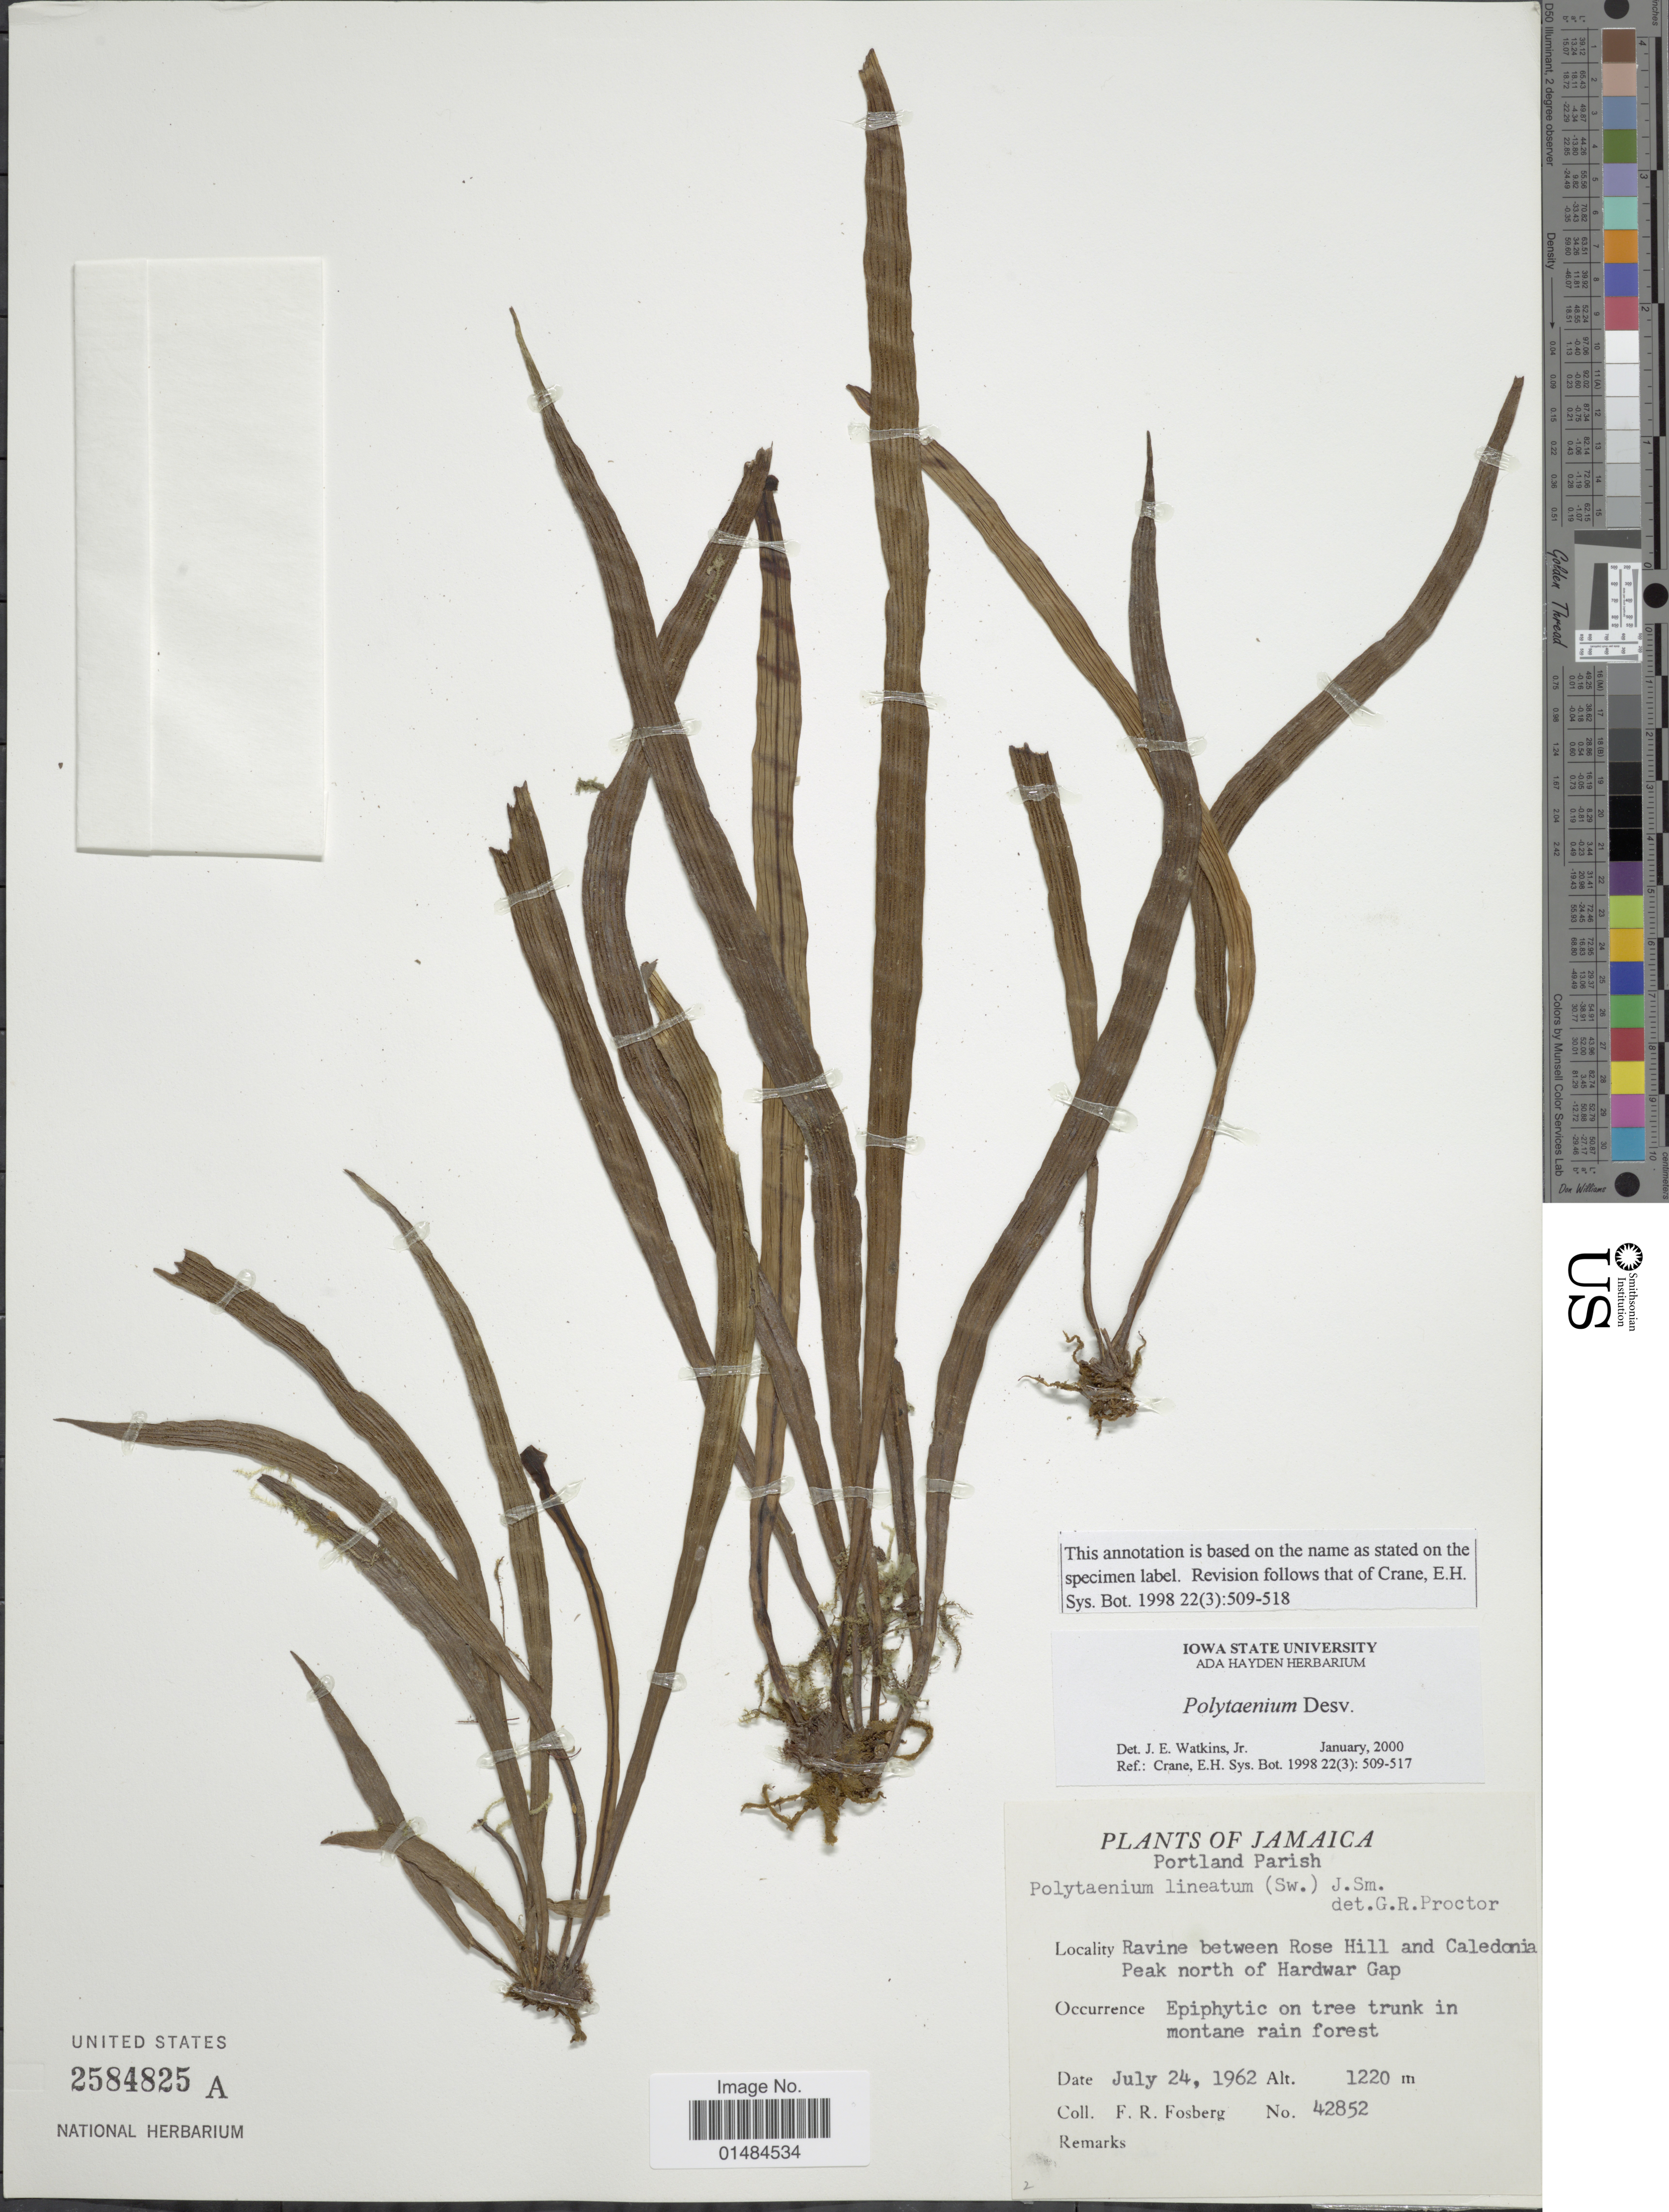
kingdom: Plantae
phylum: Tracheophyta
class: Polypodiopsida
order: Polypodiales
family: Pteridaceae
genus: Polytaenium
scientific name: Polytaenium lineatum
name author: (Sw.) J. Sm.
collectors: F. R. Fosberg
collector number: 42852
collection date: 1962-07-24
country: Jamaica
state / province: Portland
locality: Portland Parish. Ravine between Rose Hill and Caledonia Peak north of Hardwar Gap.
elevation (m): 1220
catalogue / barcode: US 2584825A